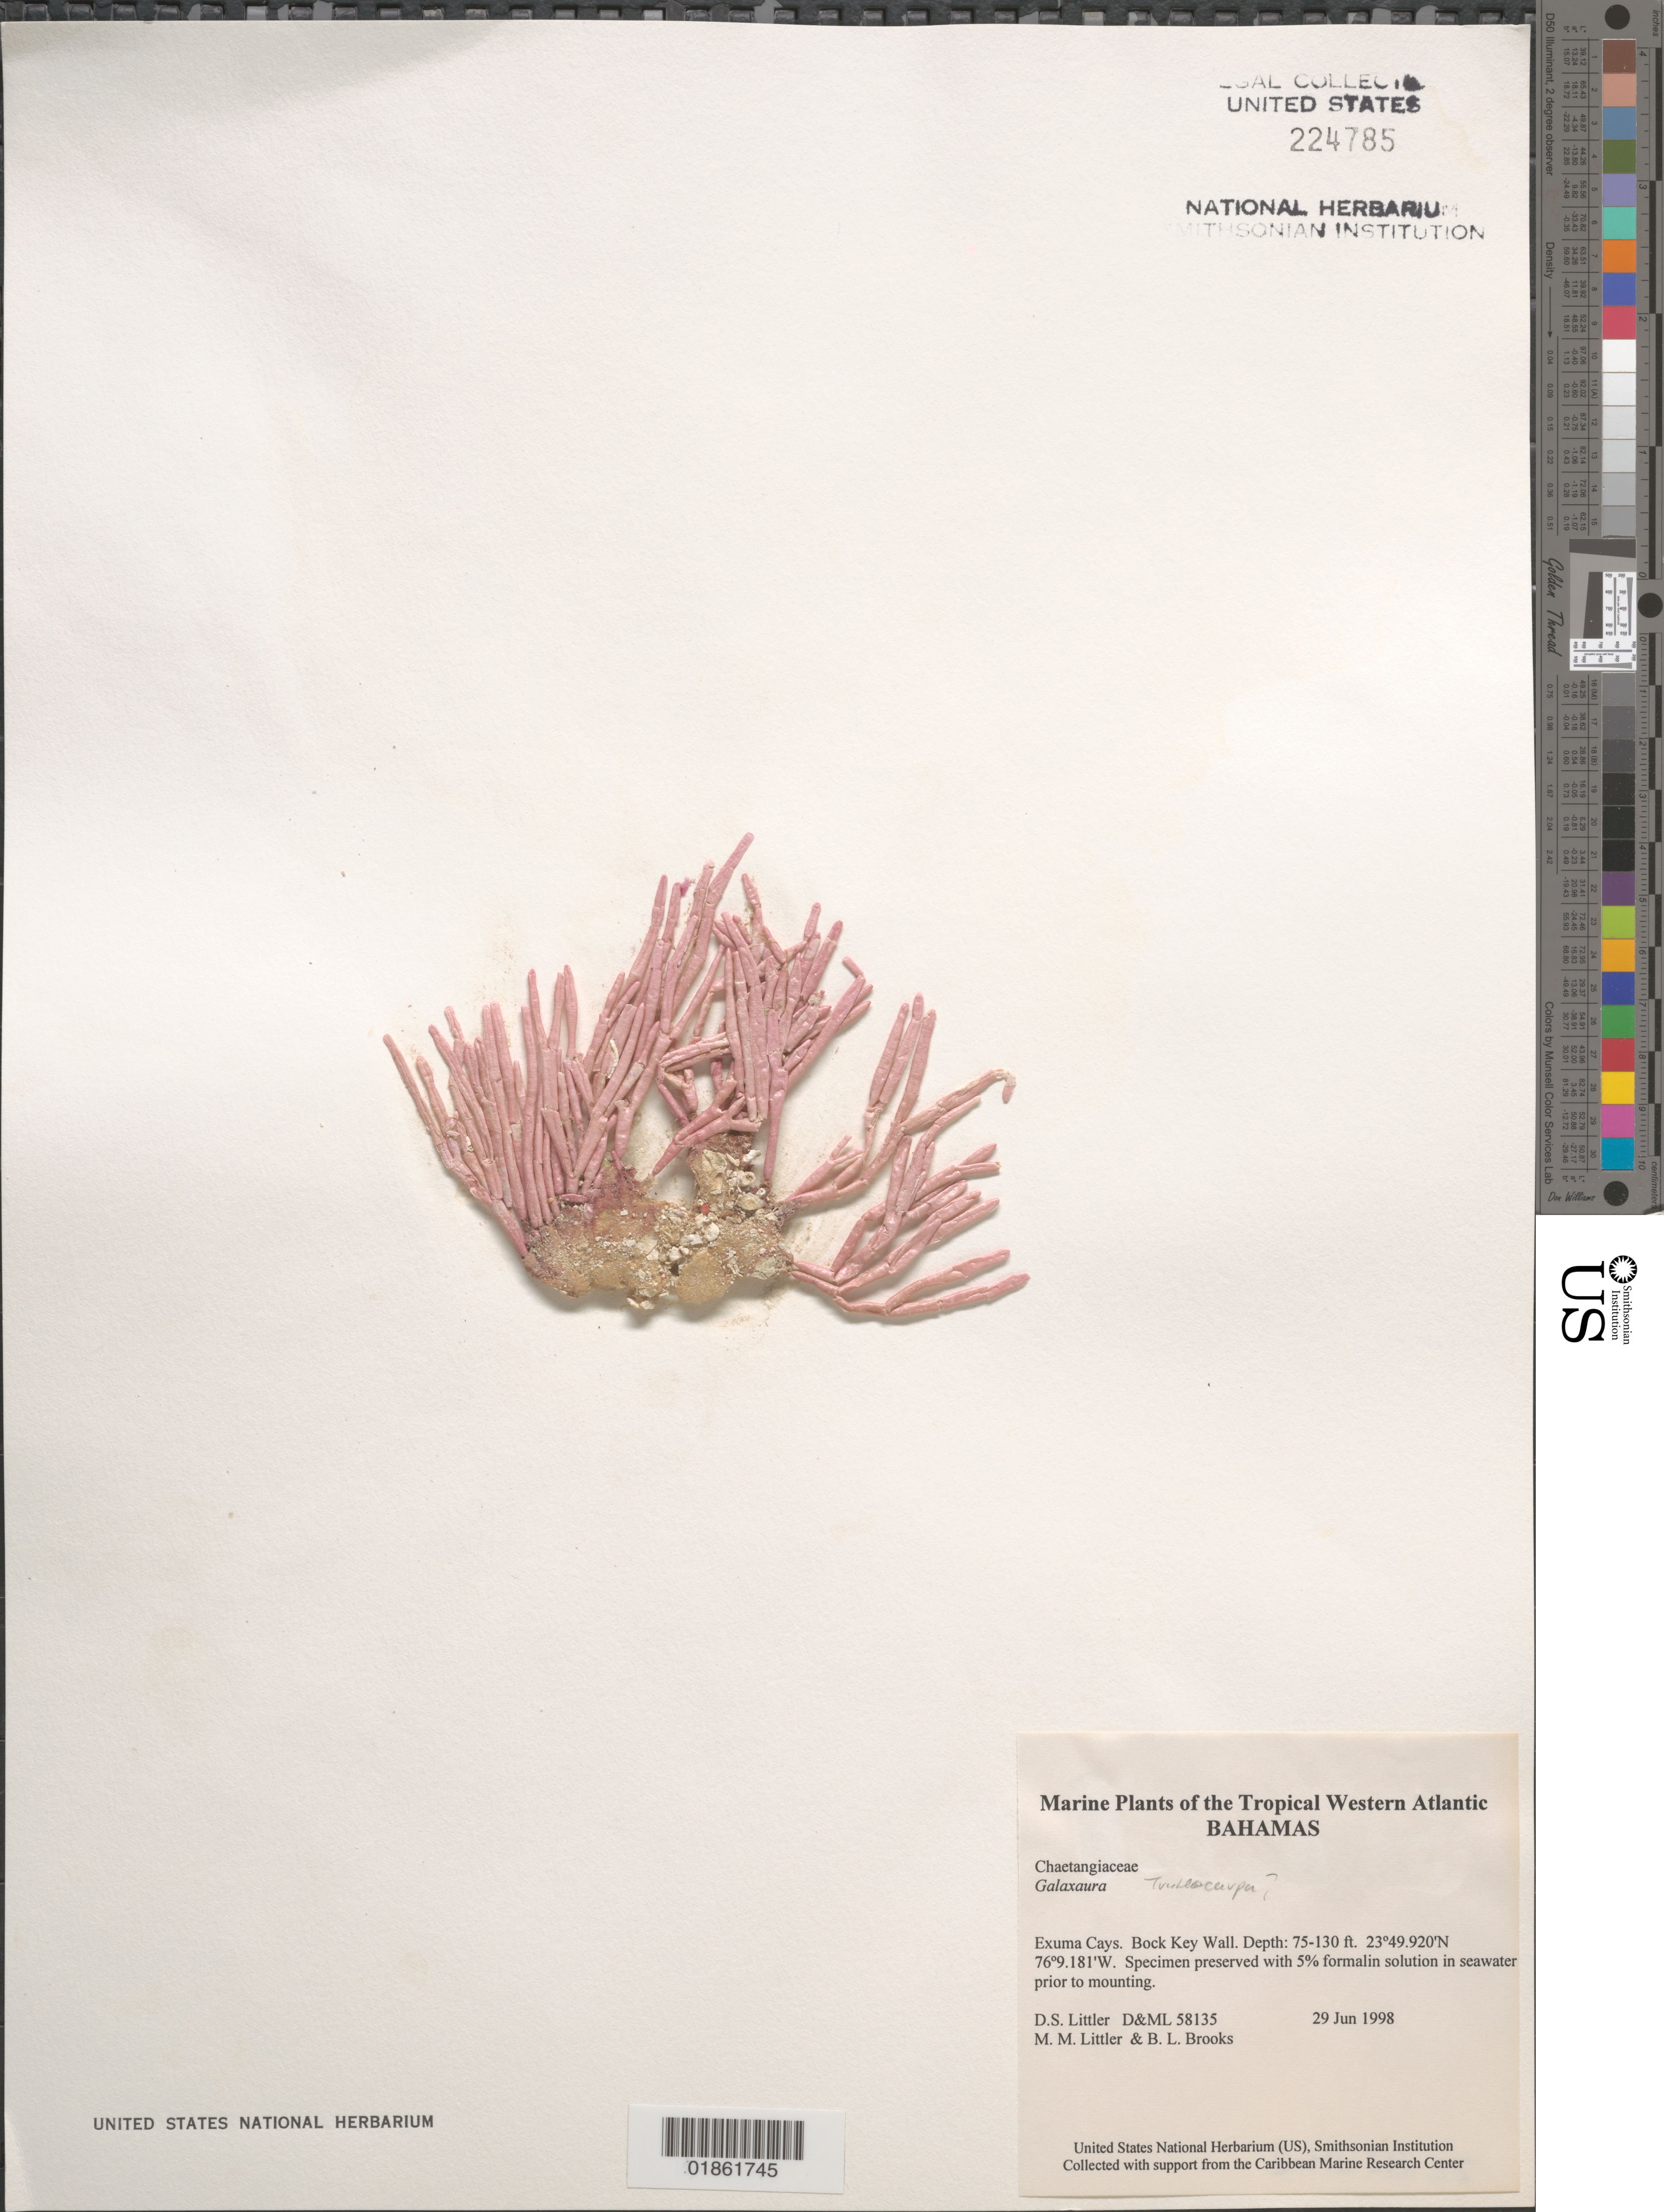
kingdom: Plantae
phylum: Rhodophyta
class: Florideophyceae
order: Nemaliales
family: Galaxauraceae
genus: Galaxaura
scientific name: Galaxaura sp.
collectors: D. S. Littler & M. M. Littler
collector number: D&ML 58135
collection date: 1998-06-29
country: Bahamas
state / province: Black Point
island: Bock Key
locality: Bock Key, wall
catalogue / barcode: US 224785